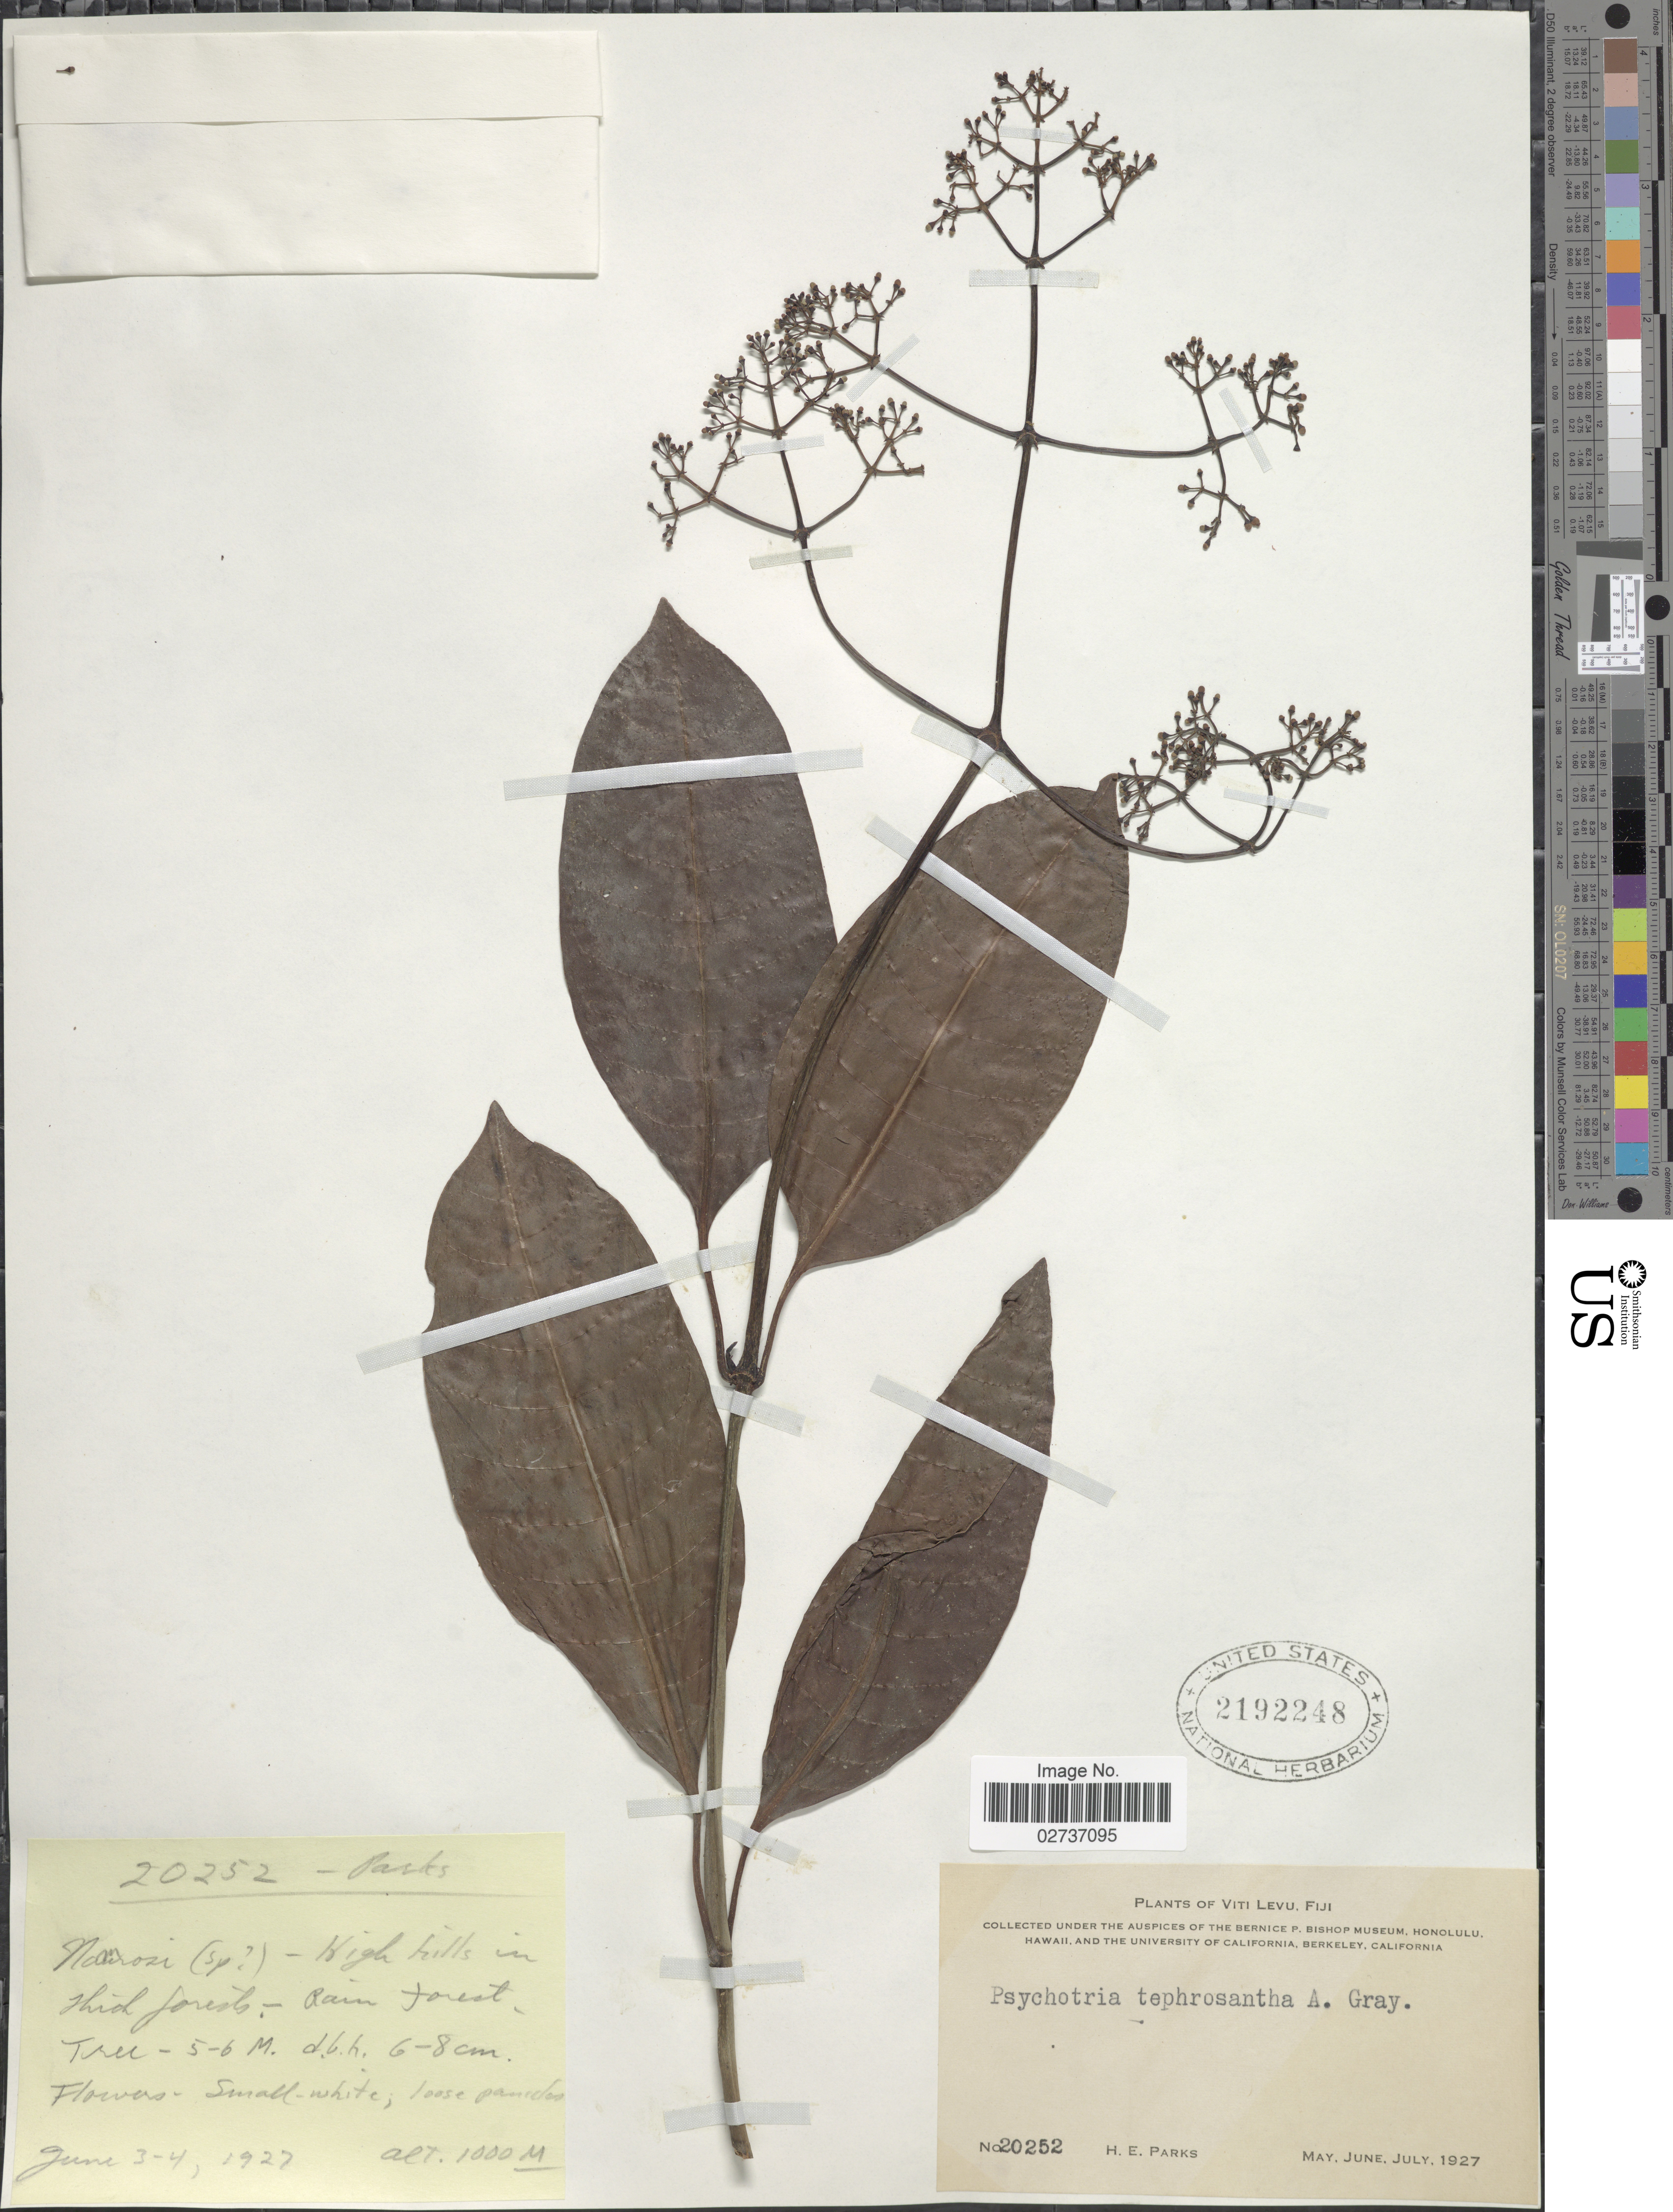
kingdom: Plantae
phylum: Tracheophyta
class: Magnoliopsida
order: Gentianales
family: Rubiaceae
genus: Psychotria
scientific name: Psychotria tephrosantha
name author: A. Gray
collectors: H. E. Parks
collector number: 20252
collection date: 1927-06-03/1927-06-04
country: Fiji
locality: Viti Levu. Namarosi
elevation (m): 1000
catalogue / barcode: US 2192248